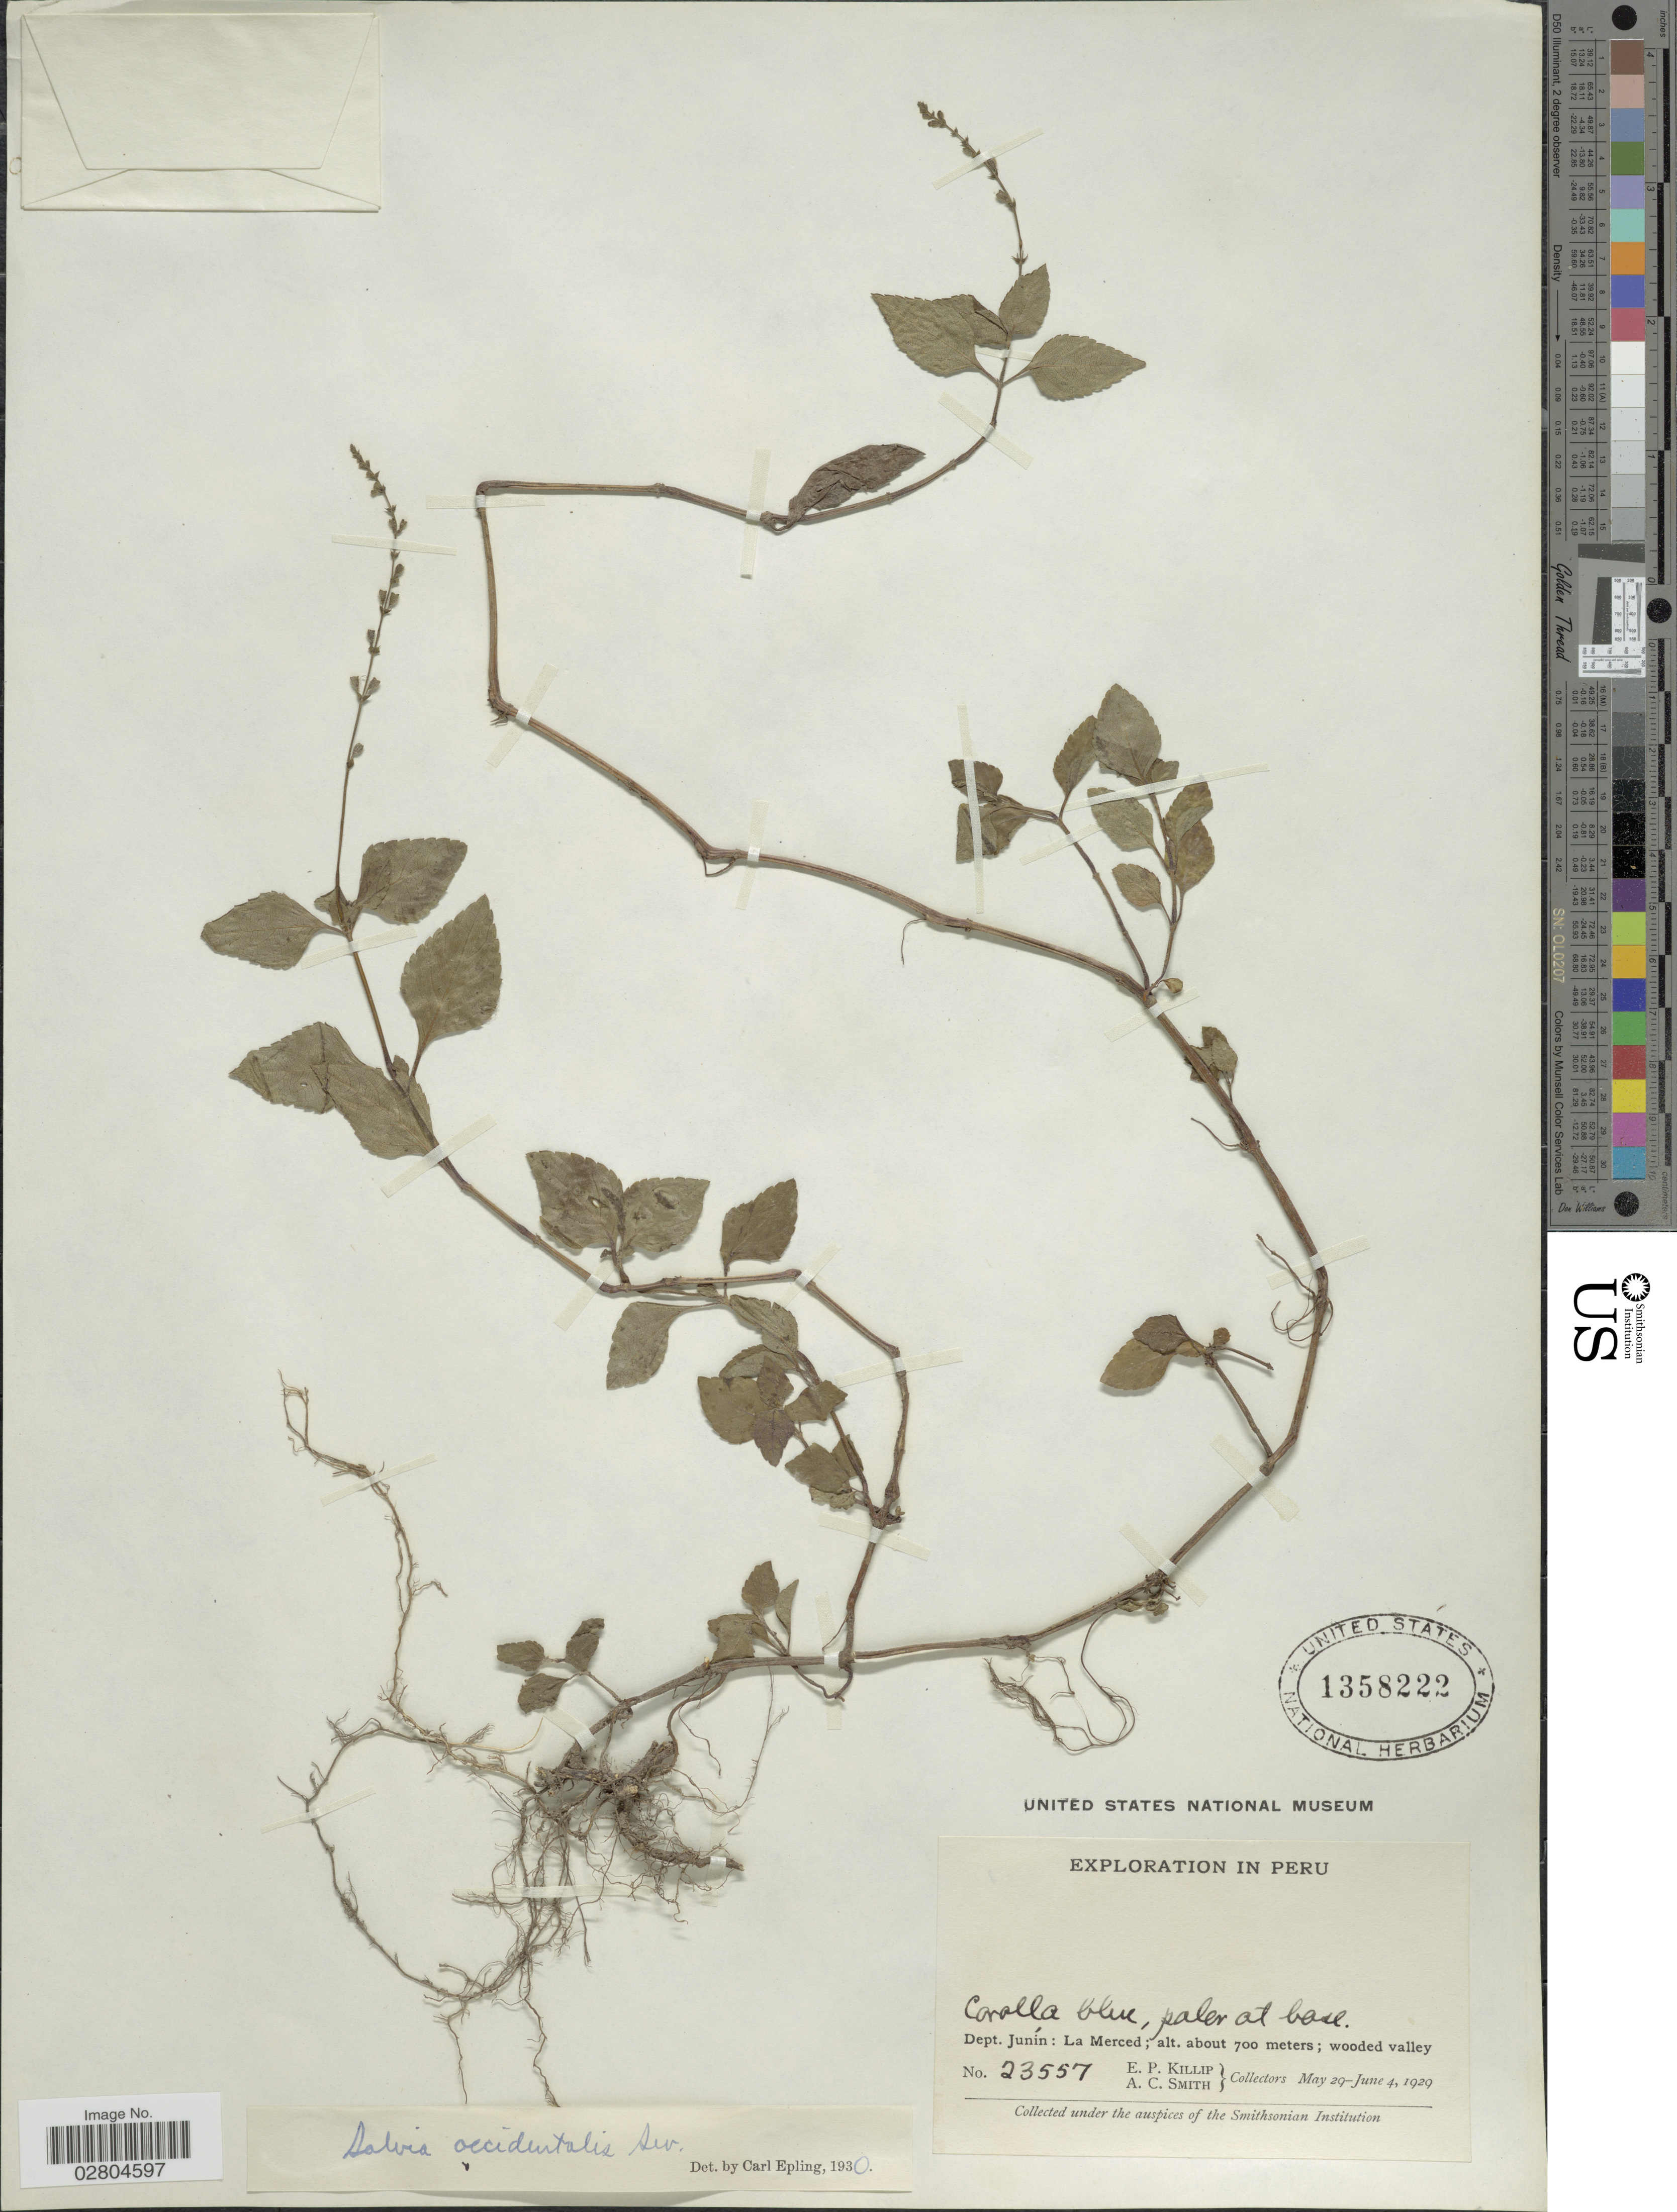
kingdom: Plantae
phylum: Tracheophyta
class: Magnoliopsida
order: Lamiales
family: Lamiaceae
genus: Salvia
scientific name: Salvia occidentalis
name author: Sw.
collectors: E. P. Killip & A. C. Smith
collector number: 23557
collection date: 1929-05-20/1929-06-04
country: Peru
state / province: Junín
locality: Dept. Junín: La Merced.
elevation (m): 700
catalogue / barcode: US 1358222